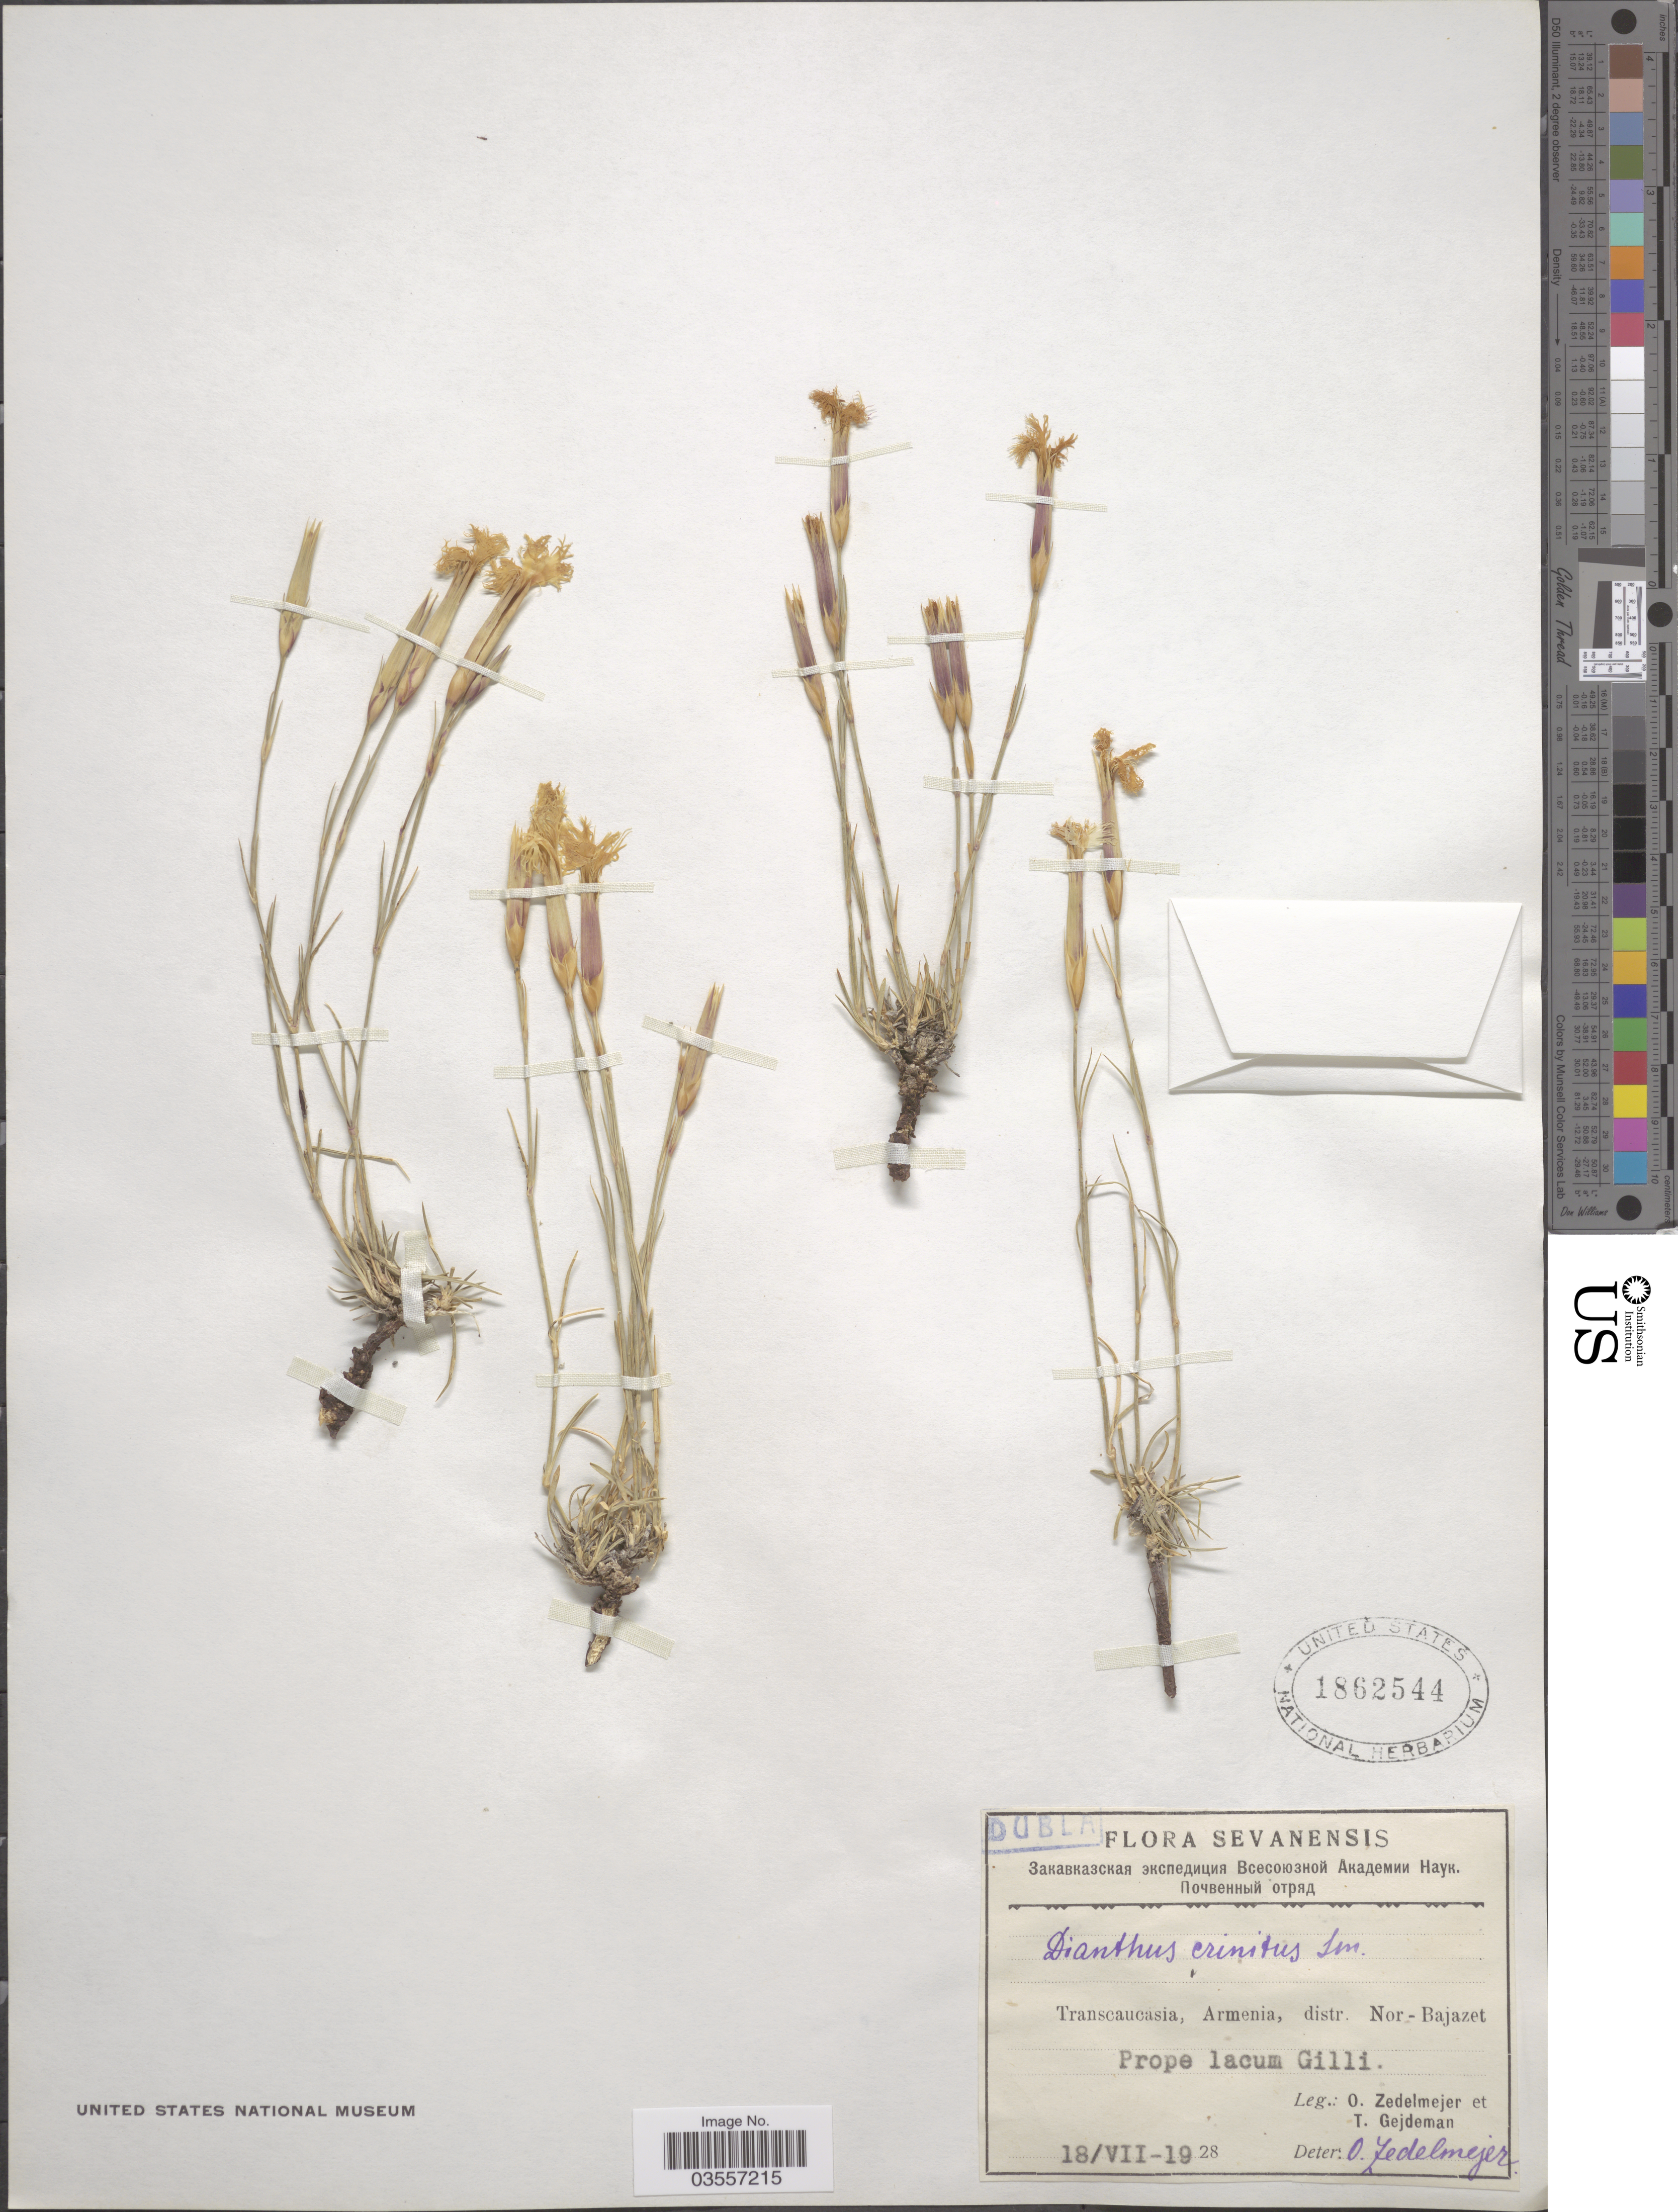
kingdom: Plantae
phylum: Tracheophyta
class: Magnoliopsida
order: Caryophyllales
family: Caryophyllaceae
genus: Dianthus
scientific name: Dianthus crinitus subsp. crinitus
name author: Sm.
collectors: O. Zedelmejer & T. Gejdeman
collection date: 1928-07-18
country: Armenia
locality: Sevanensis. Transcaucasia, distr. Nor-Bajazet. Prope lacum Gilli.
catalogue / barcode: US 1862544